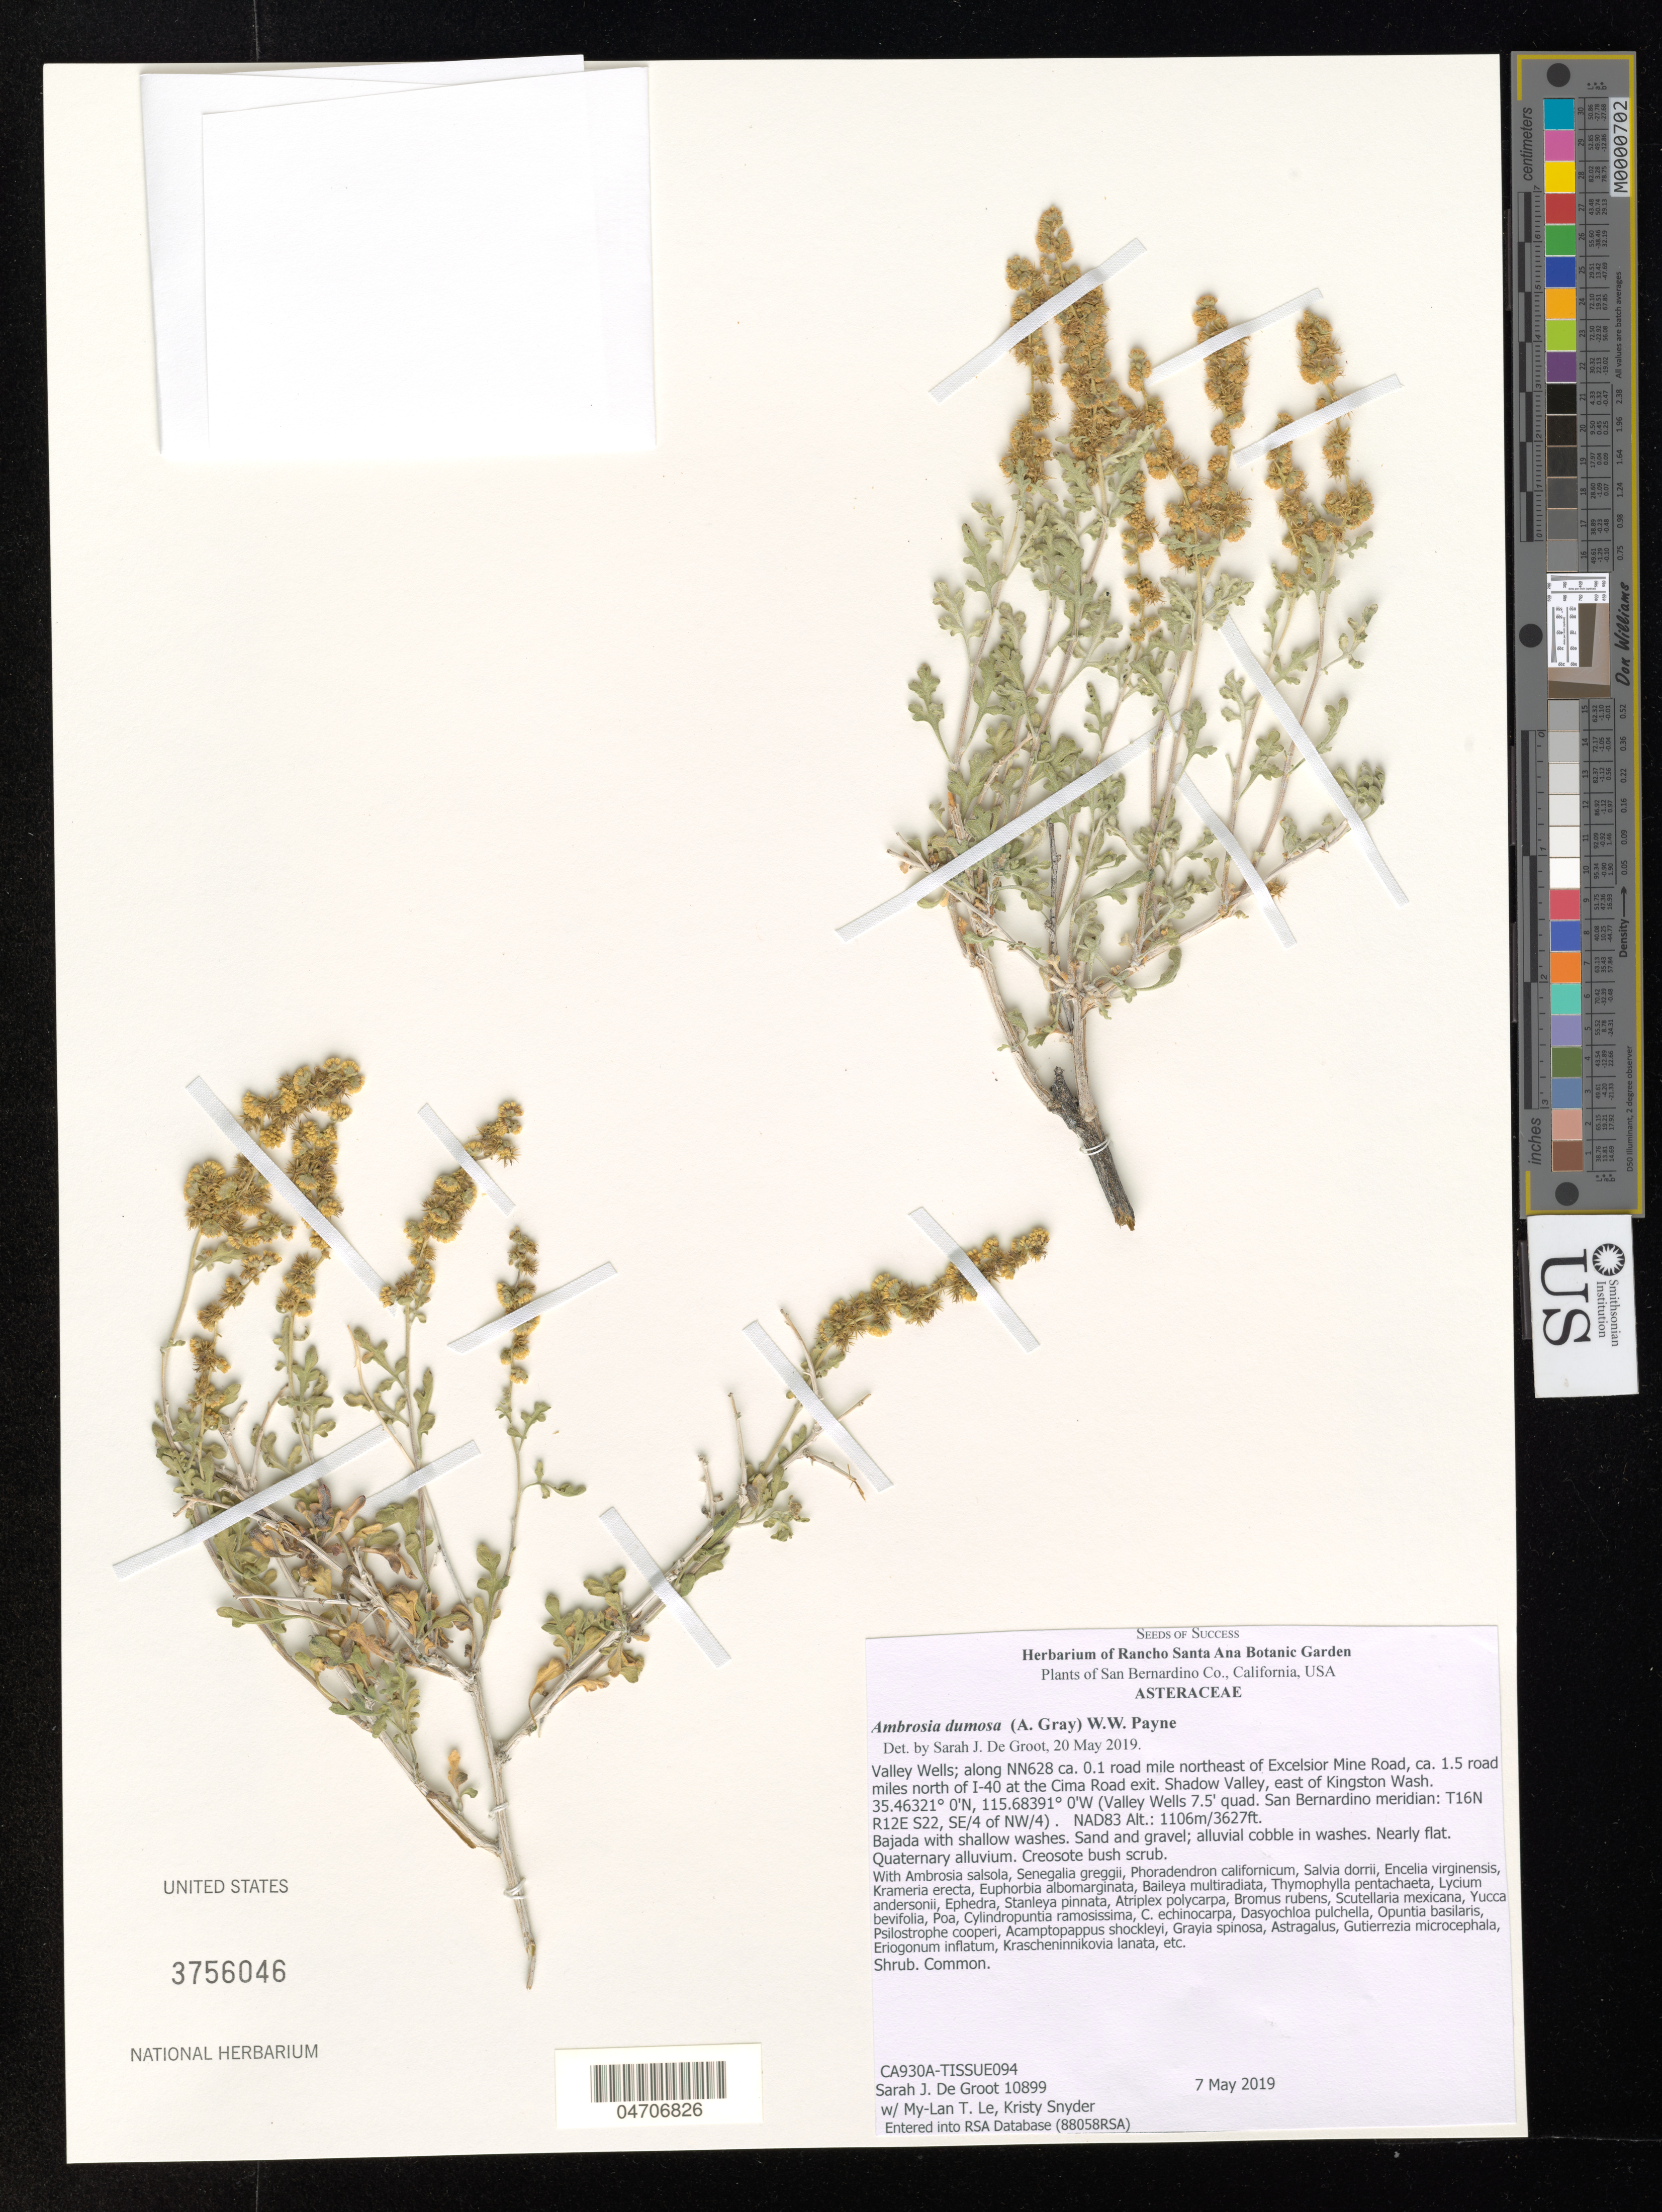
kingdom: Plantae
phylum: Tracheophyta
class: Magnoliopsida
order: Asterales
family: Asteraceae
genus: Ambrosia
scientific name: Ambrosia dumosa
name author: (A. Gray) W.W.Payne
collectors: S. De Groot, M. Le & K. Snyder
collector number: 10899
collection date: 2019-05-07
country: United States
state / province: California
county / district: San Bernardino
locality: San Bernardino Co. Valley Wells; along NN628 ca. 0.1 road mile northeast of Excelsior Mine Road, ca. 1.5 road miles north of I-40 at the Cima Road exit. Shadow Valley, east of Kingston Wash. (Valley Wells 7.5' quad. San Bernardino meridian: T16N R12E S22, SE/4 of NW/4).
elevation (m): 1106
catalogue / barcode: US 3756046